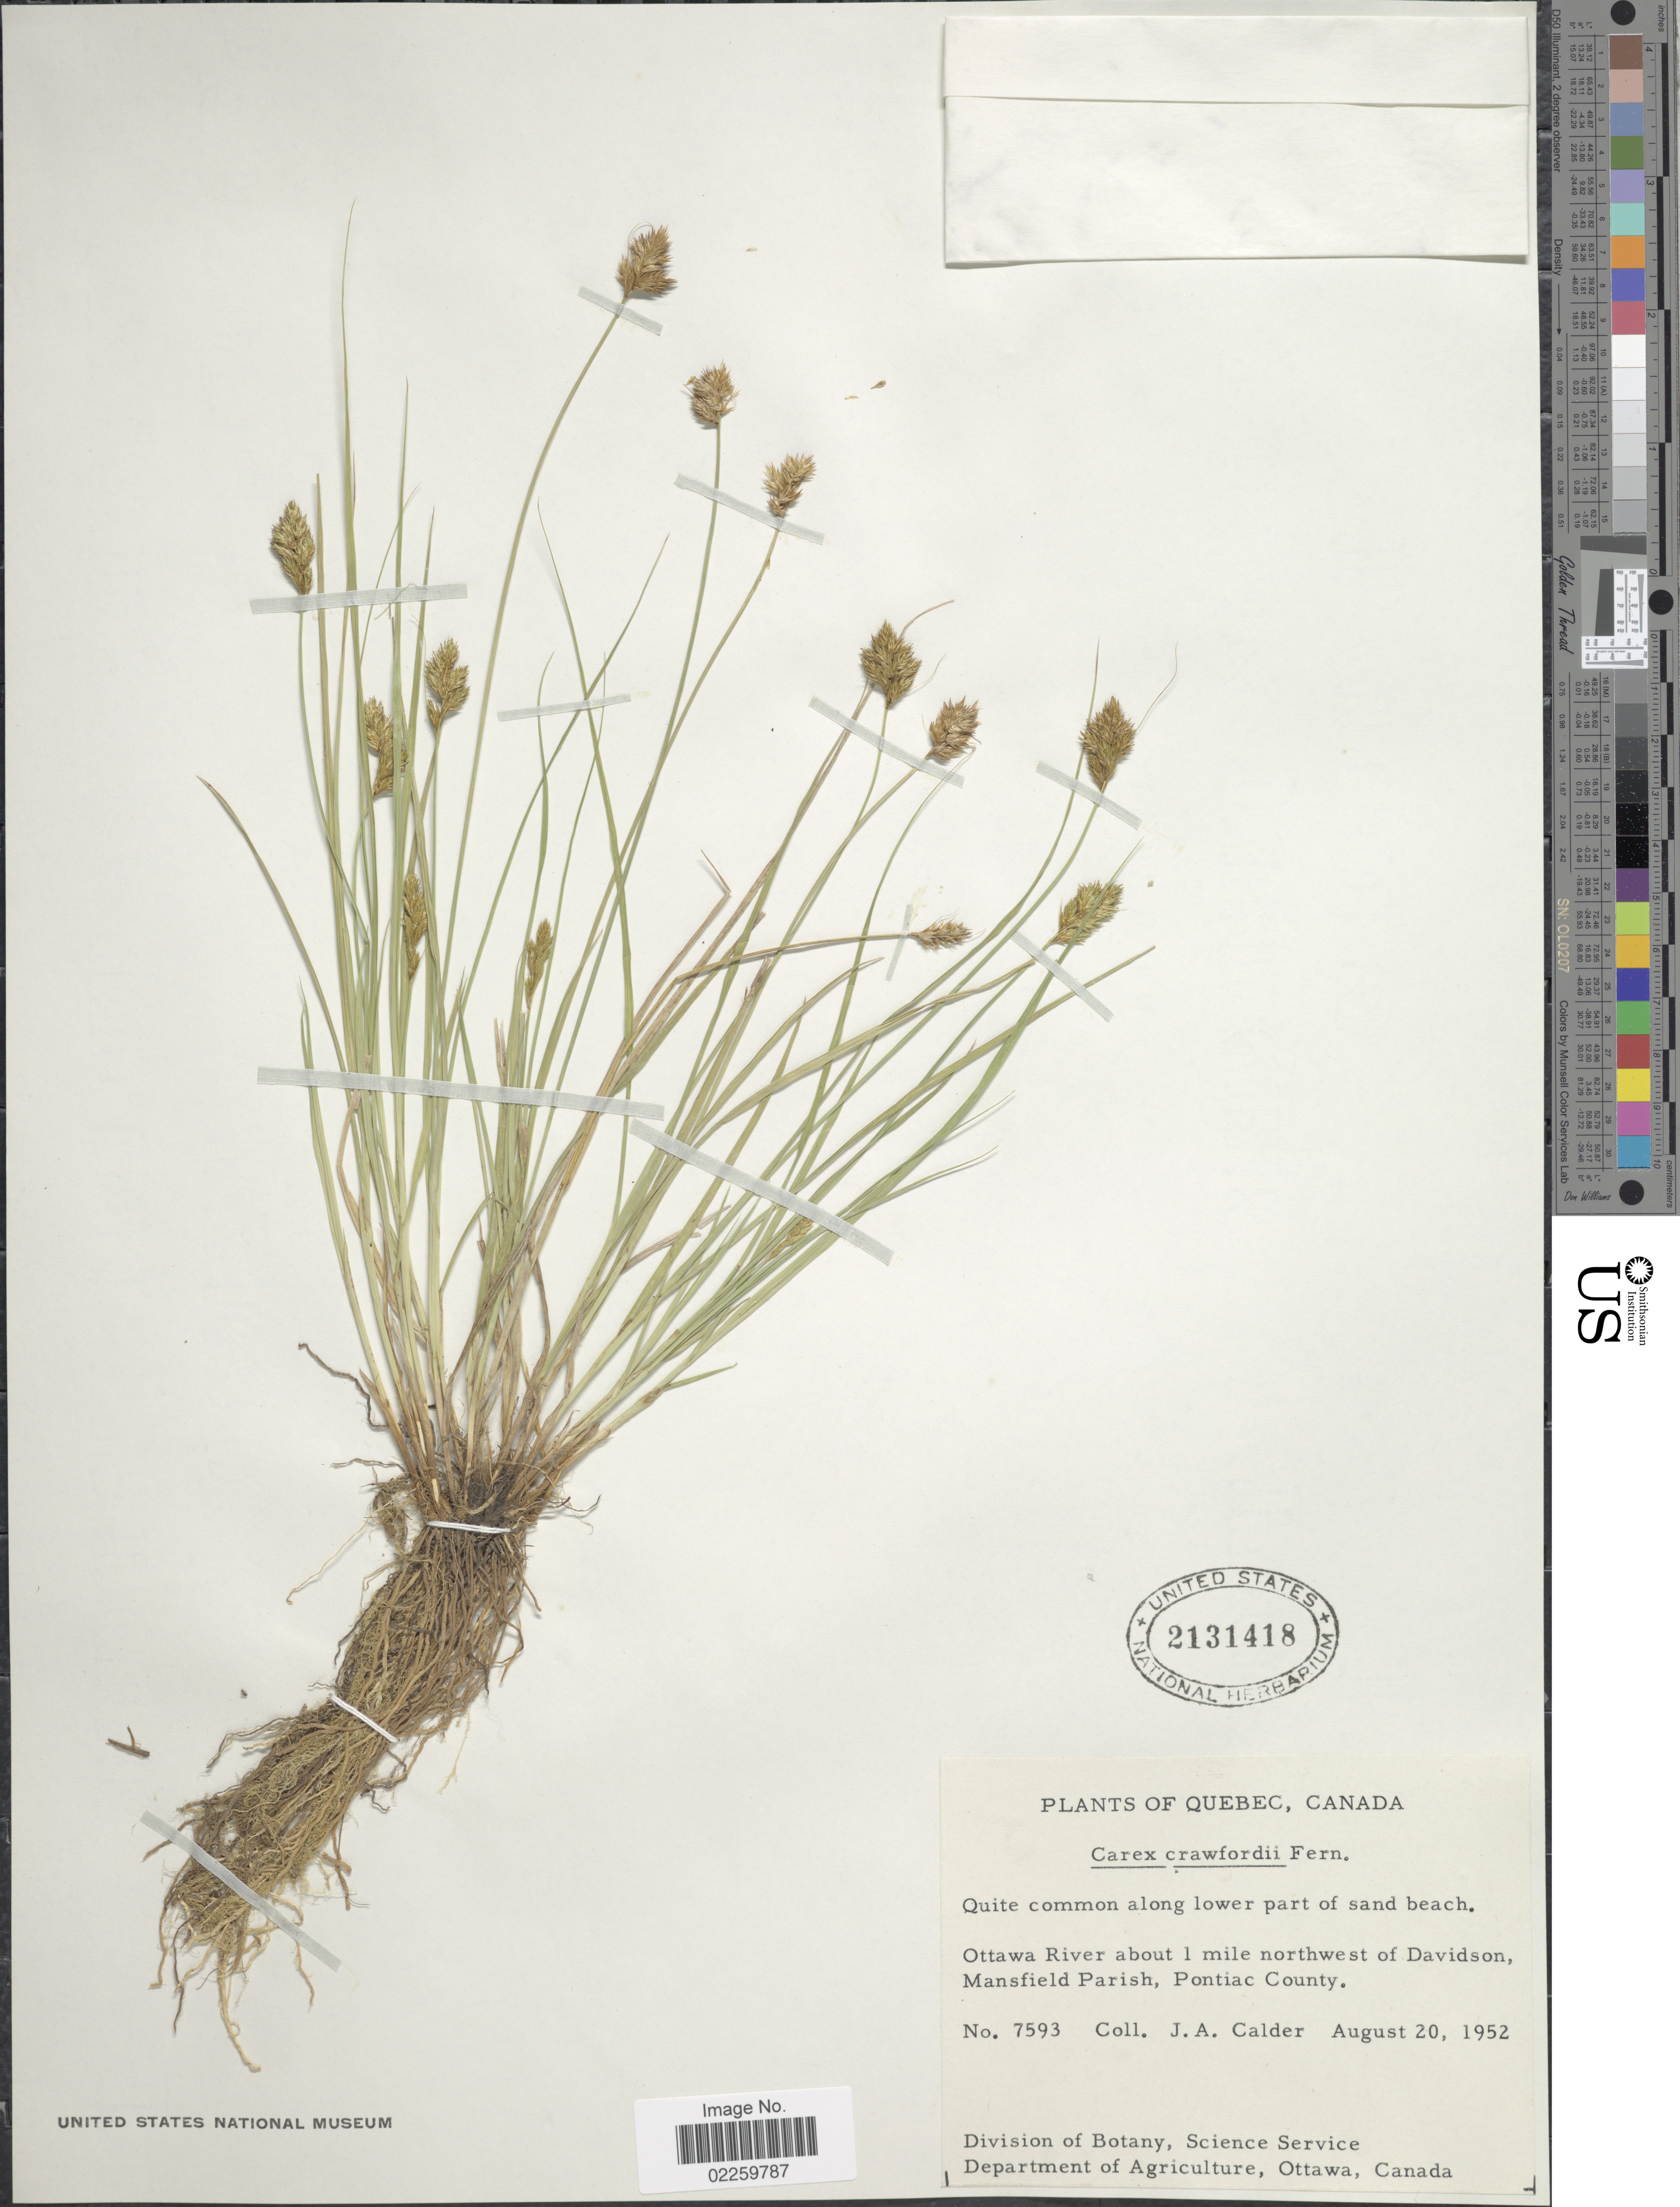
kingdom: Plantae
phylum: Tracheophyta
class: Liliopsida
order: Poales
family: Cyperaceae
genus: Carex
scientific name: Carex crawfordii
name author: Fernald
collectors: J. A. Calder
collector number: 7593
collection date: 1952-08-20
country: Canada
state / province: Quebec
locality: Quite common along lower part of sand beach, Ottawa River about 1 mile northwest of Davidson, Mansfield Parish, Pontiac County.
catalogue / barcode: US 2131418